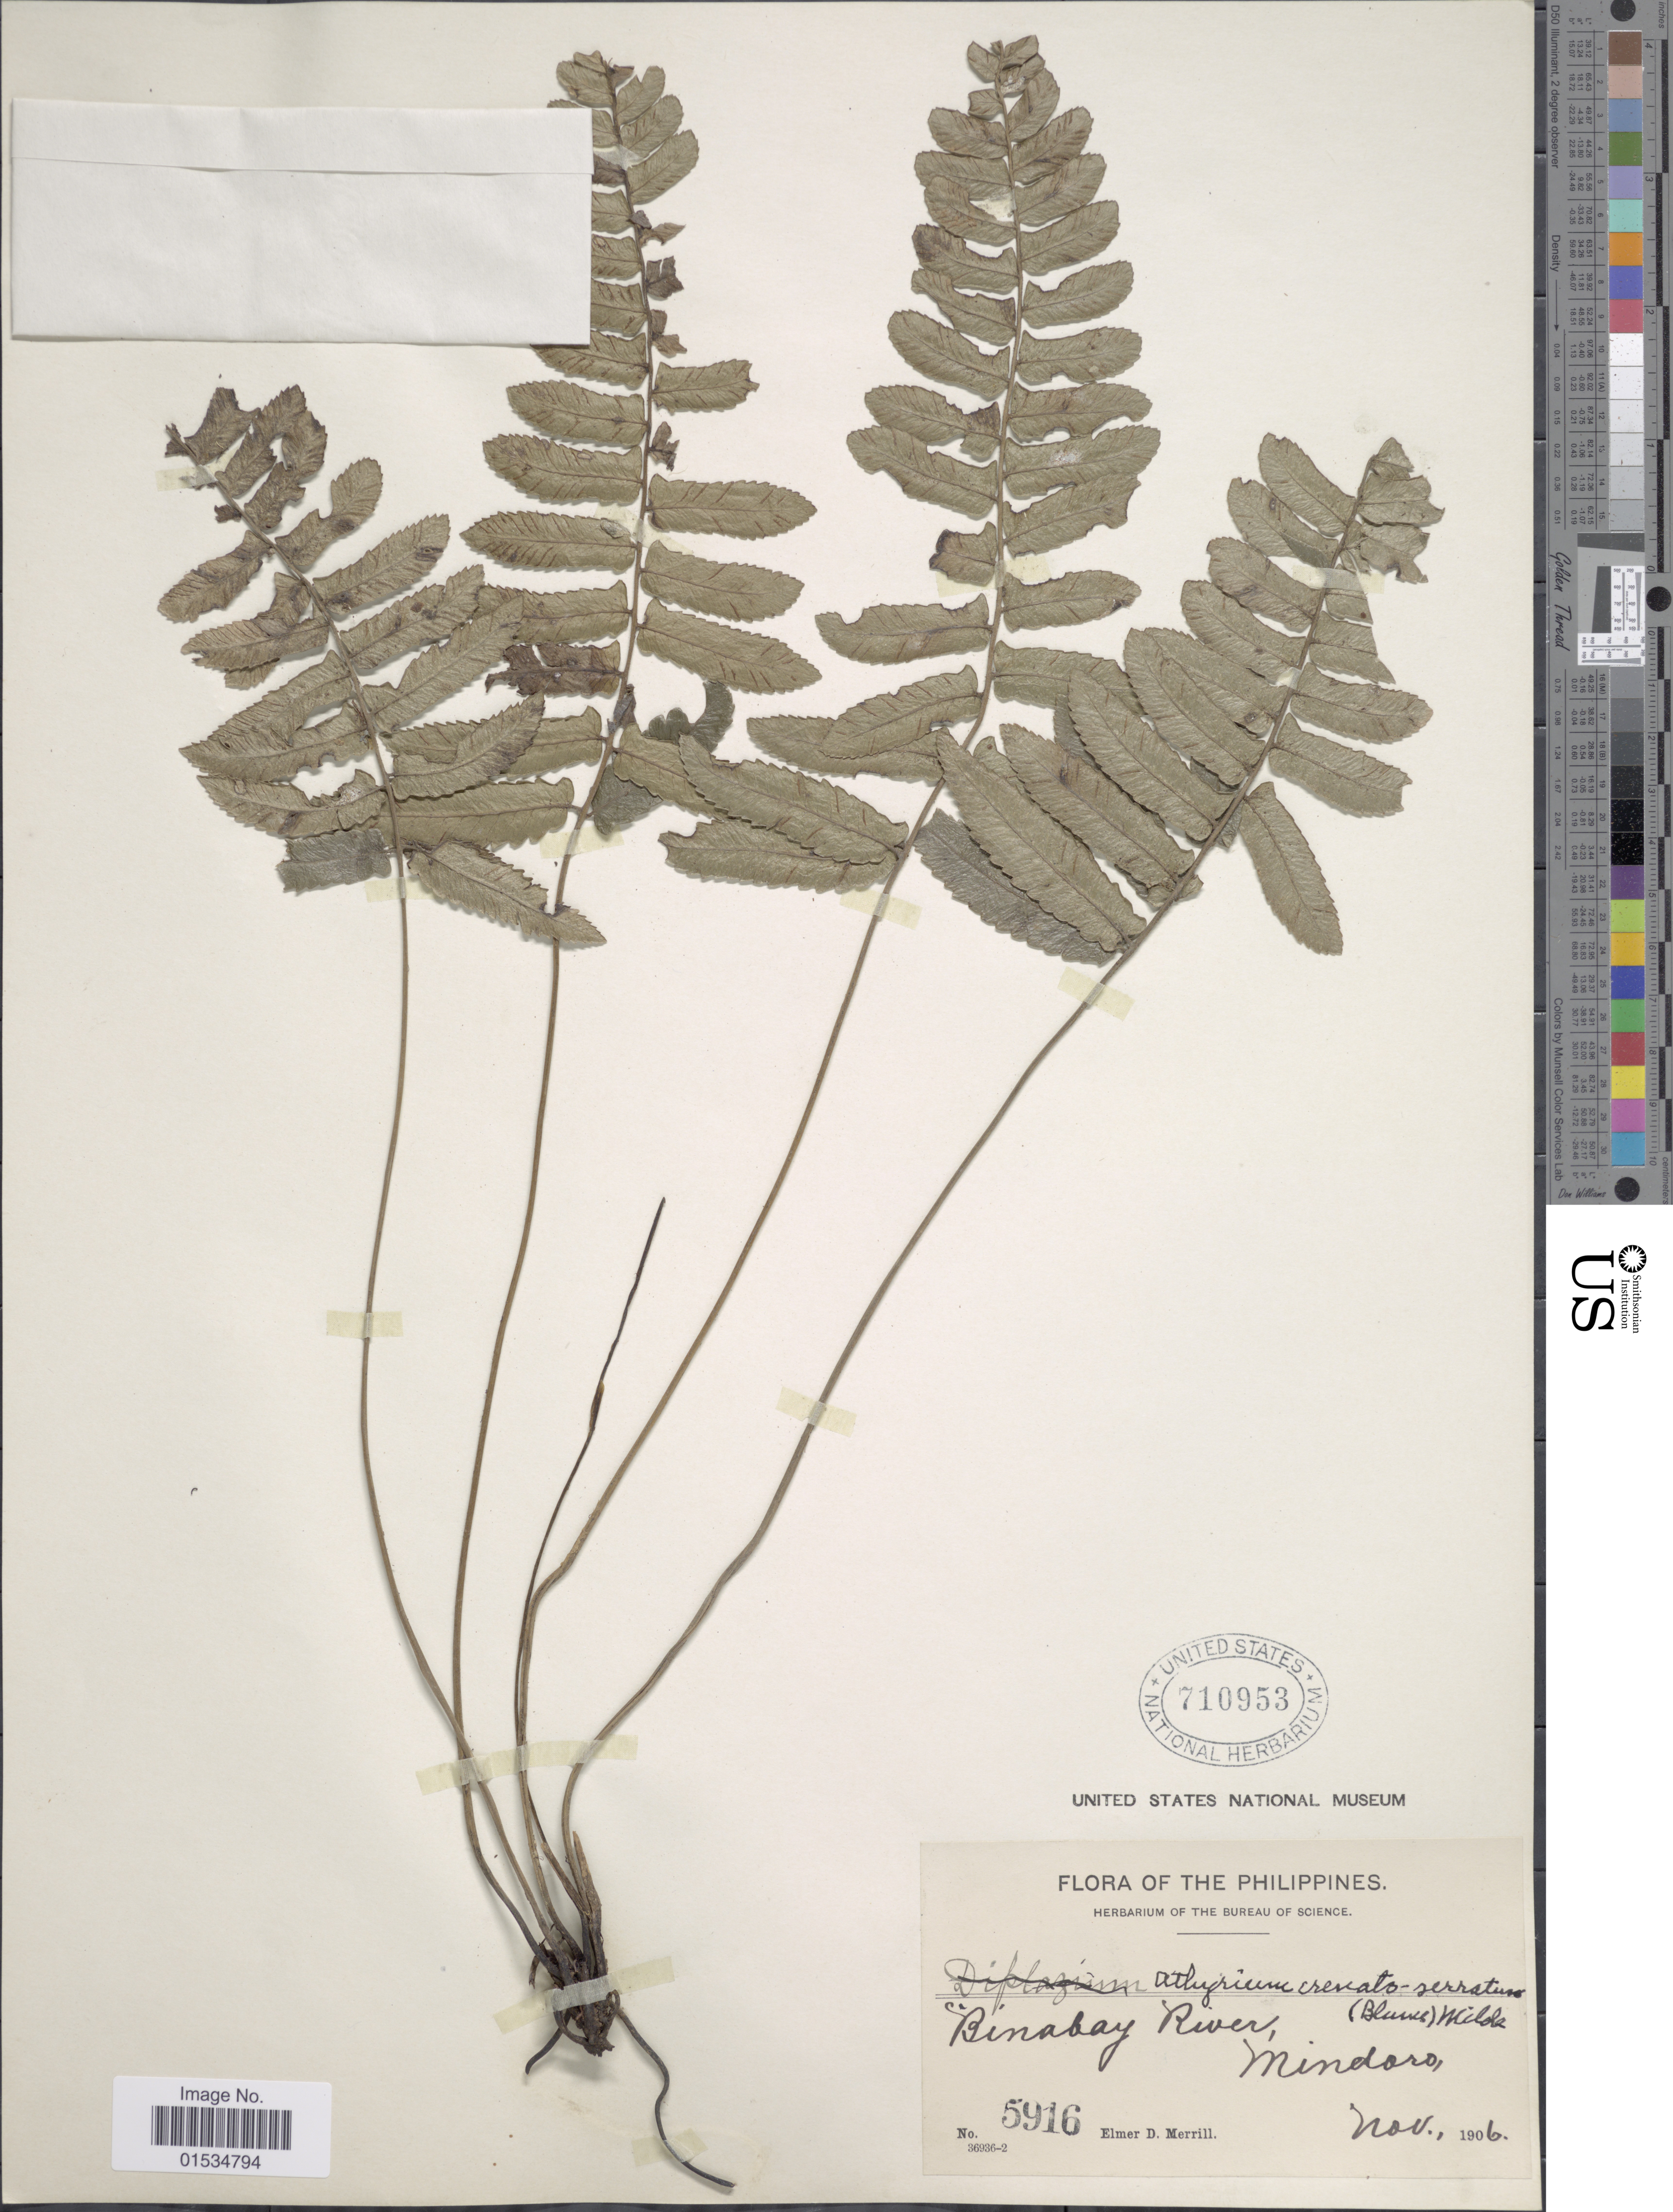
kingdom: Plantae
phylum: Tracheophyta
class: Polypodiopsida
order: Polypodiales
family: Athyriaceae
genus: Diplazium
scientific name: Diplazium crenatoserratum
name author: (Blume) T. Moore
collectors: E. D. Merrill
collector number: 5916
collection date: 1906-11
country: Philippines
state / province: Mimaropa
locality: Binabay River, Mindoro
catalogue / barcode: US 710953